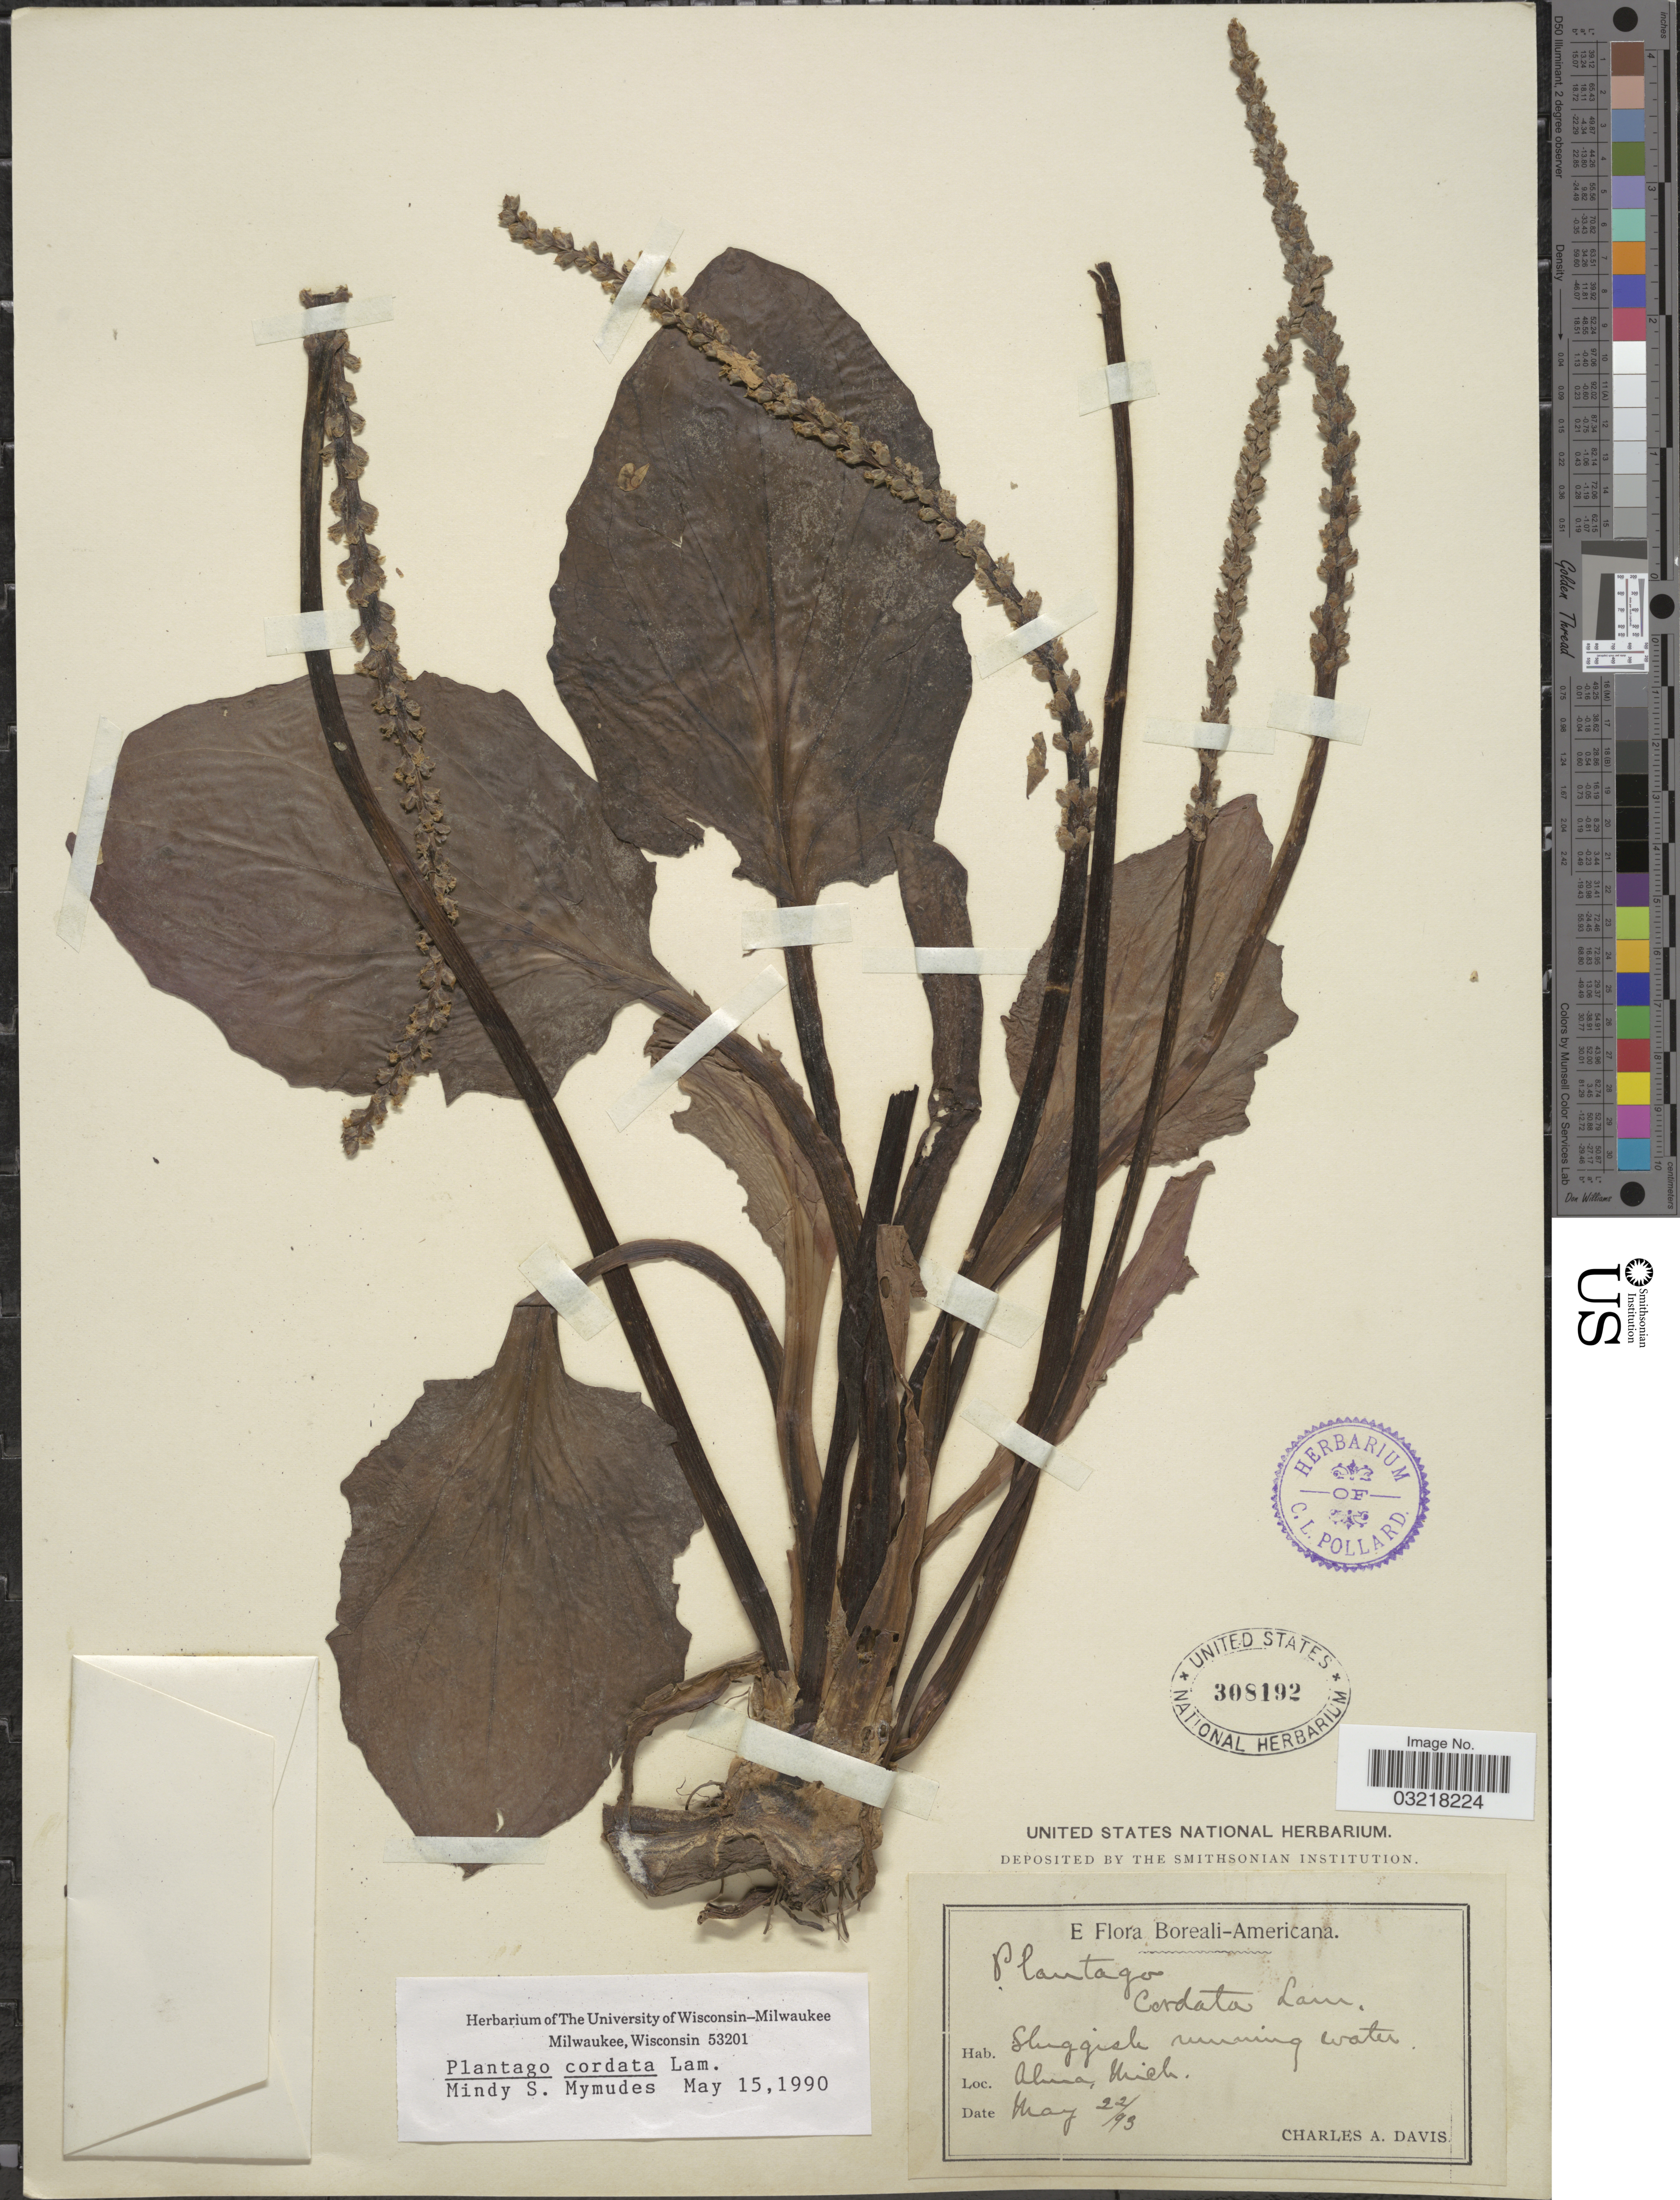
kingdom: Plantae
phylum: Tracheophyta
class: Magnoliopsida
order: Lamiales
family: Plantaginaceae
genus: Plantago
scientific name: Plantago cordata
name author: Lam.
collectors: C. Davis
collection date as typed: Transcribed d/m/y: 22/5/93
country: United States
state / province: Michigan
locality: Alma.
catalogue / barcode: US 308192